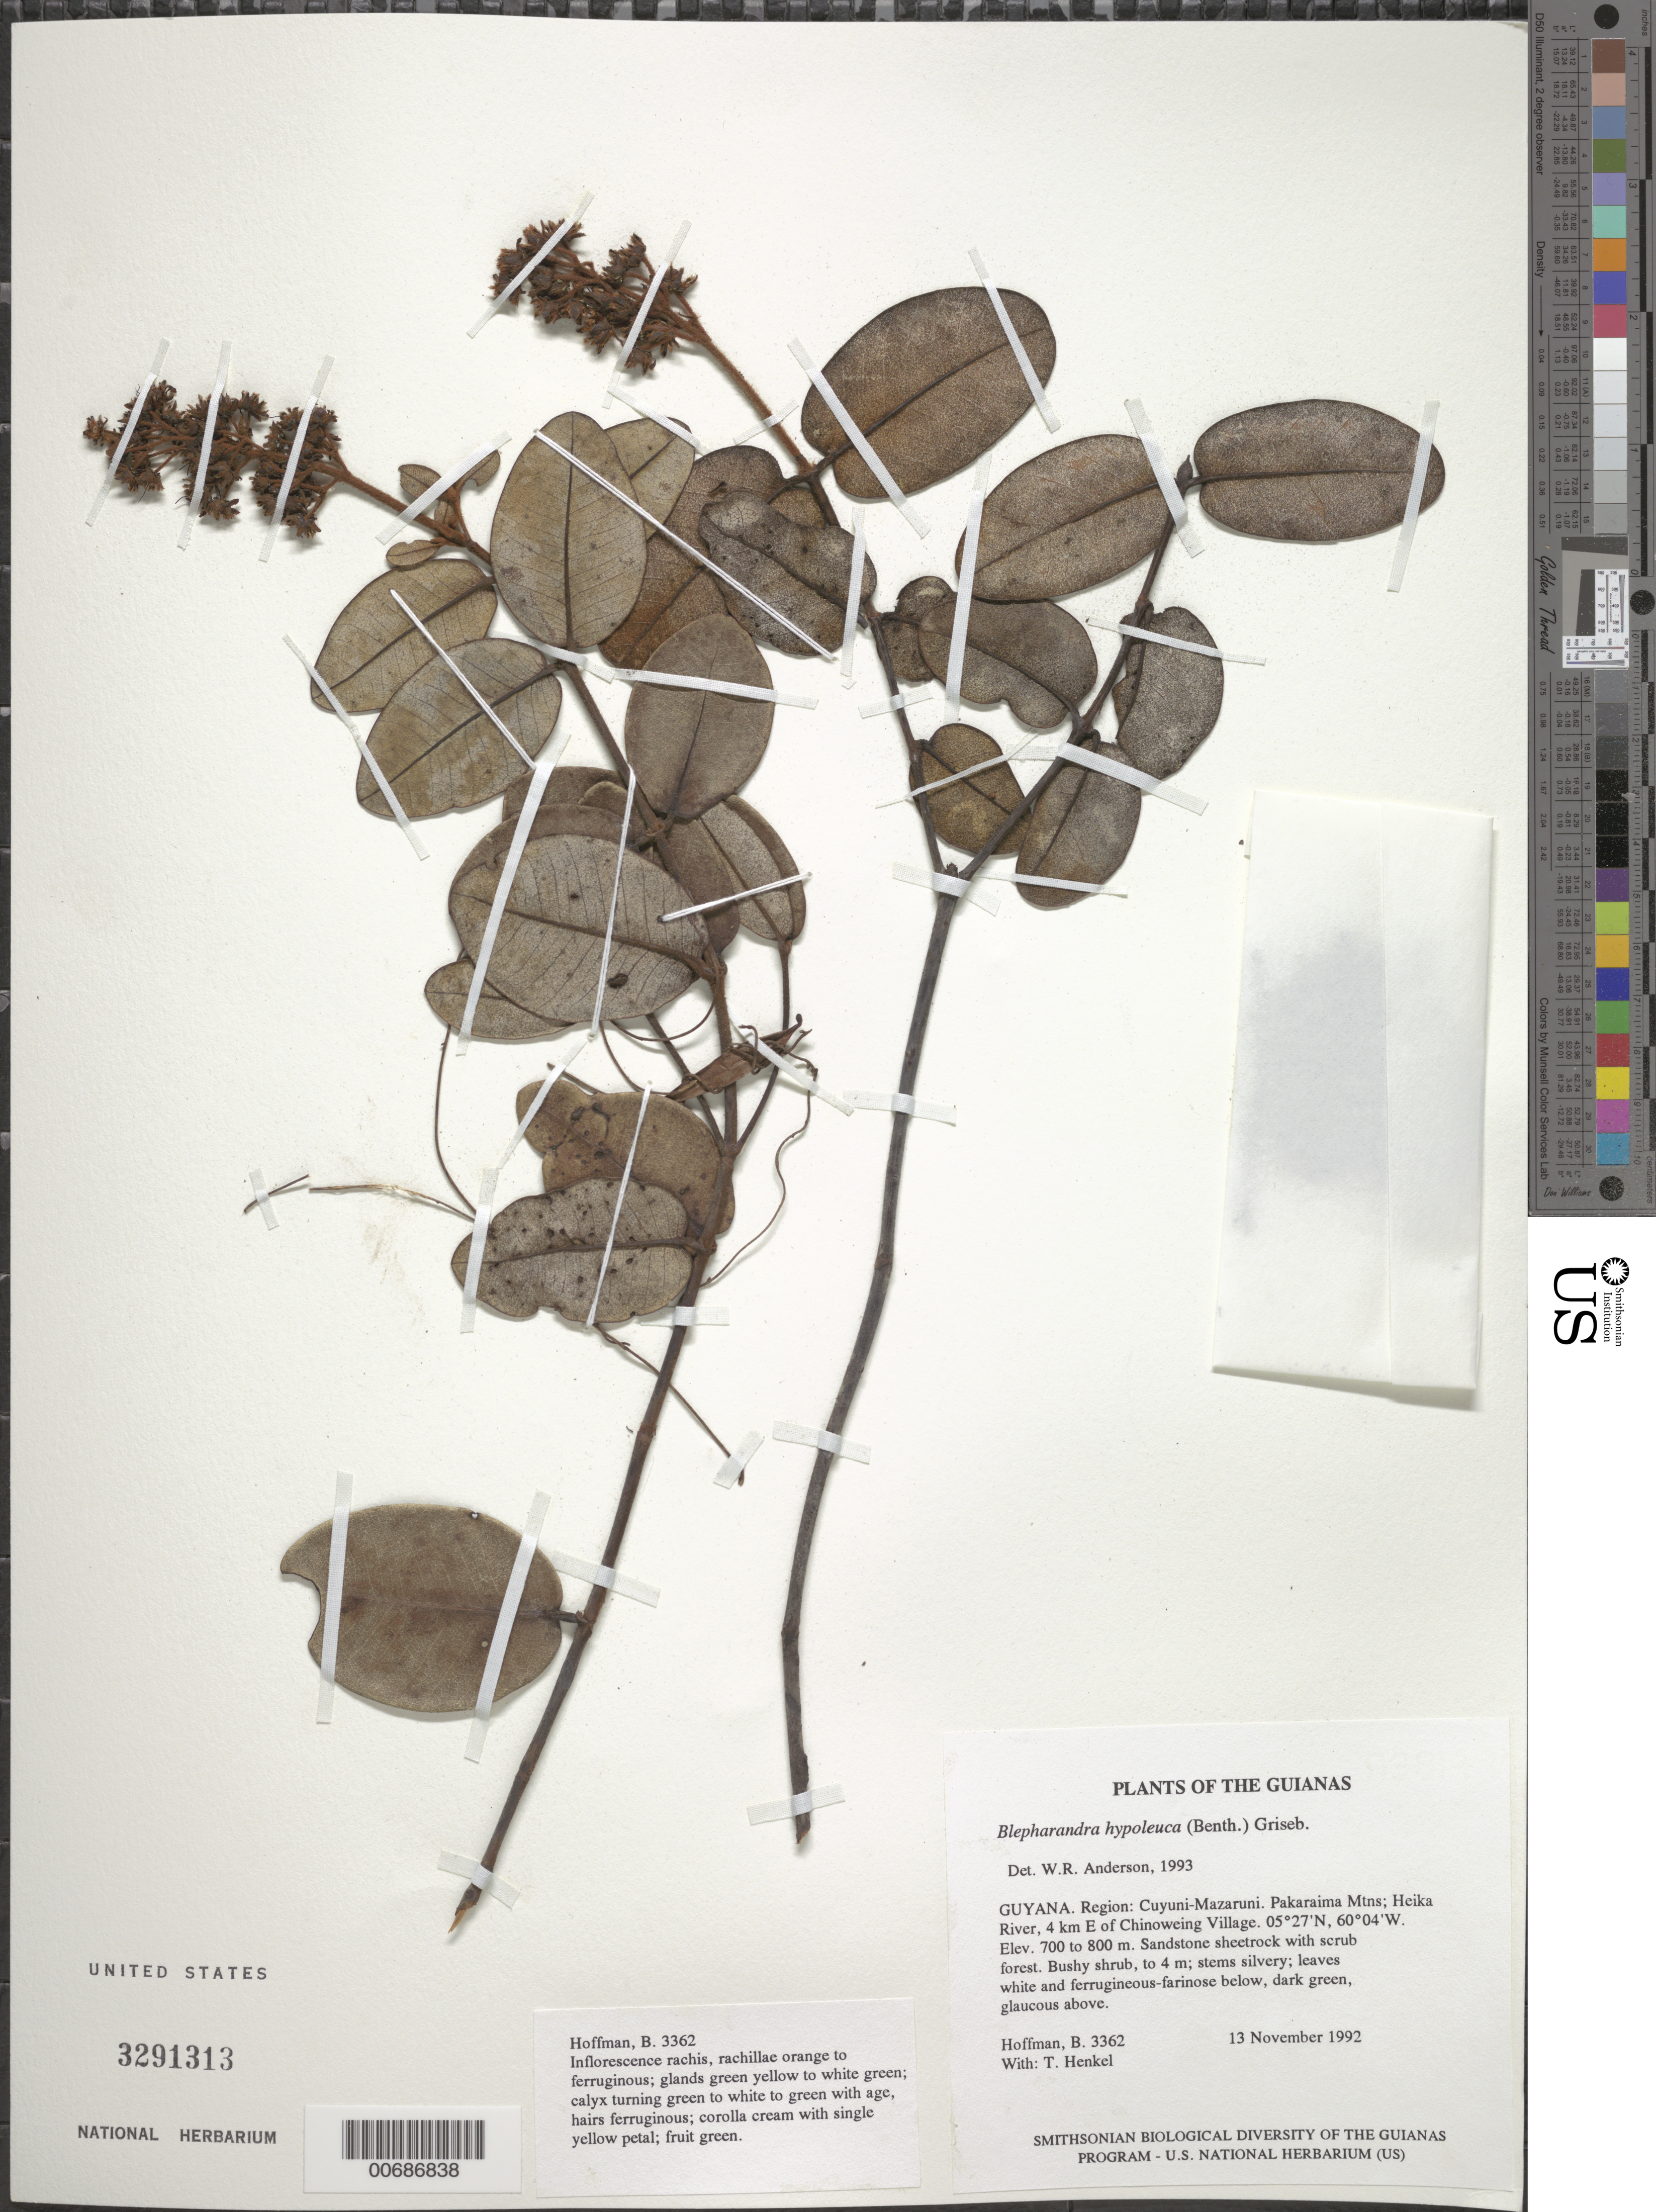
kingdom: Plantae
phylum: Tracheophyta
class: Magnoliopsida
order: Malpighiales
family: Malpighiaceae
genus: Blepharandra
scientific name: Blepharandra hypoleuca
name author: (Benth.) Griseb.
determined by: Anderson, W. R., (MICH), University of Michigan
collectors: B. Hoffman & T. Henkel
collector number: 3362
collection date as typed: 13 November 1992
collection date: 1992-11-13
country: Guyana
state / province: Cuyuni-Mazaruni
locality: Pakaraima Mountains; Heika River, 4 km E of Chinoweing village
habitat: Sandstone sheetrock with scrub forest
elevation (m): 700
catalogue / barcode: US 3291313